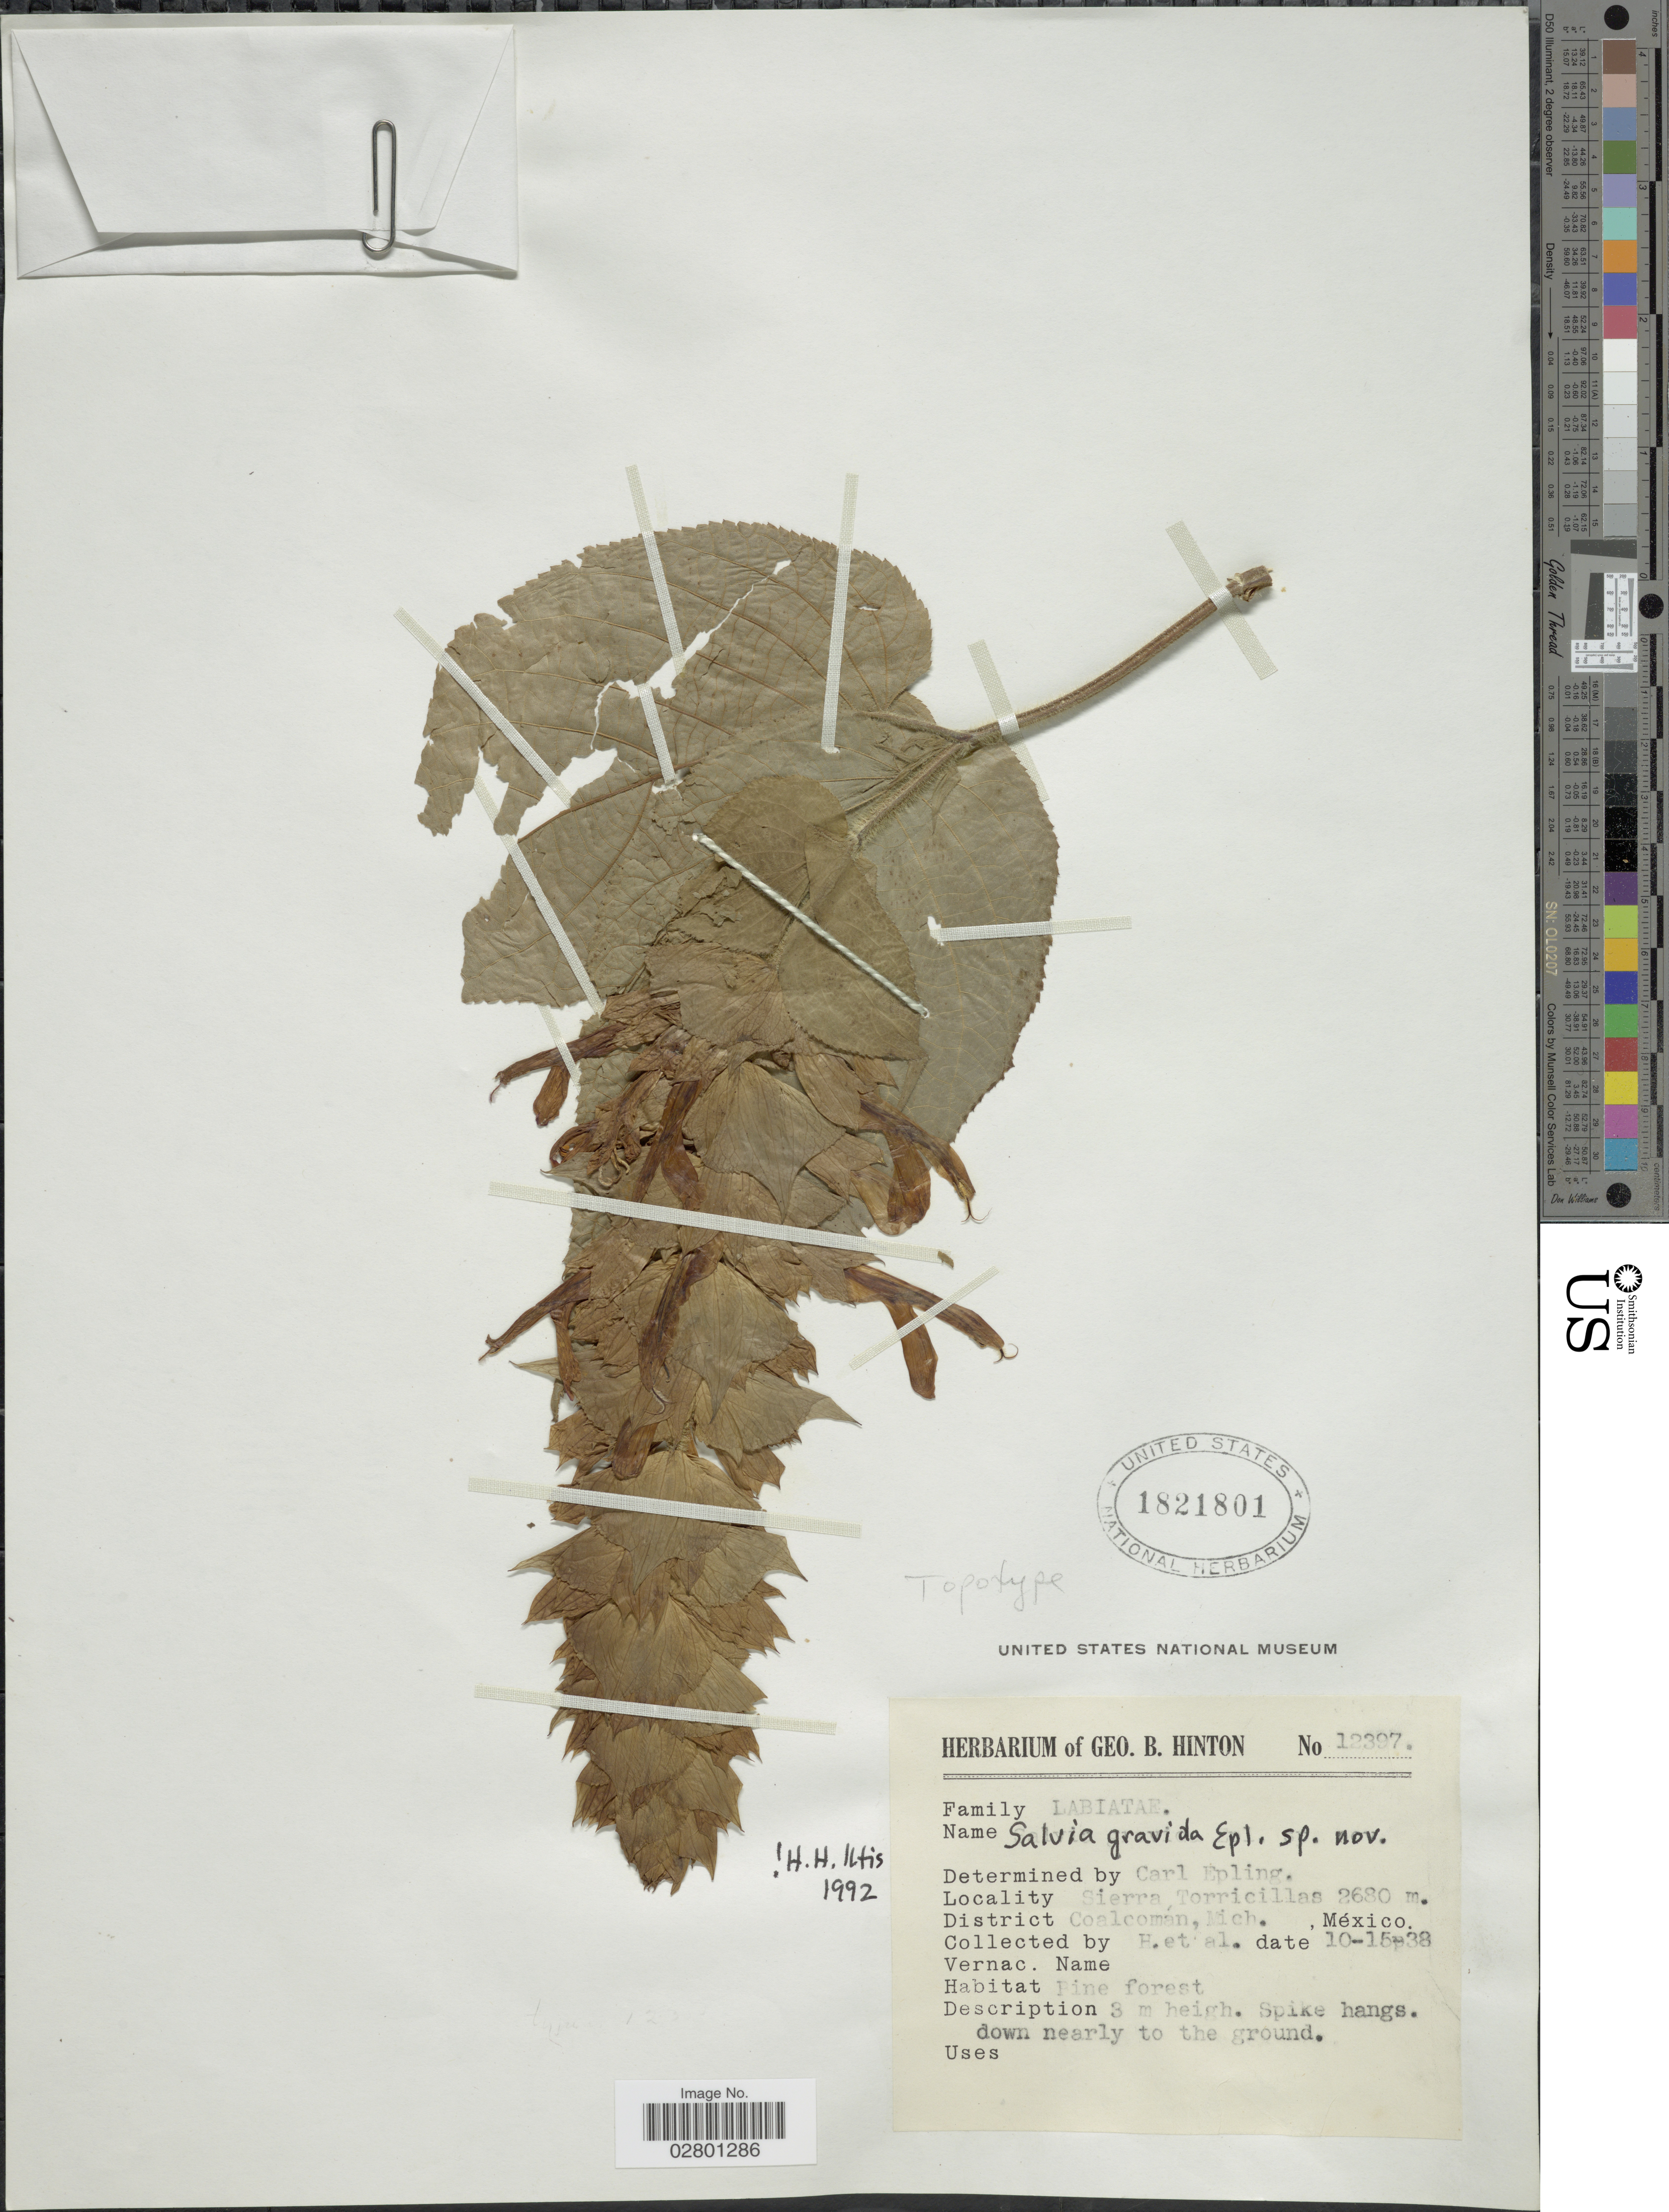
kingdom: Plantae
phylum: Tracheophyta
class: Magnoliopsida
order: Lamiales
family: Lamiaceae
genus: Salvia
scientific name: Salvia gravida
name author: Epling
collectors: G. B. Hinton & et al.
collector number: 12397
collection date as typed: Transcribed d/m/y: 15/10/38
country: Mexico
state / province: Michoacán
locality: Sierra Torricillas, District Coalcoman Mich.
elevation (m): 2680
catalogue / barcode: US 1821801